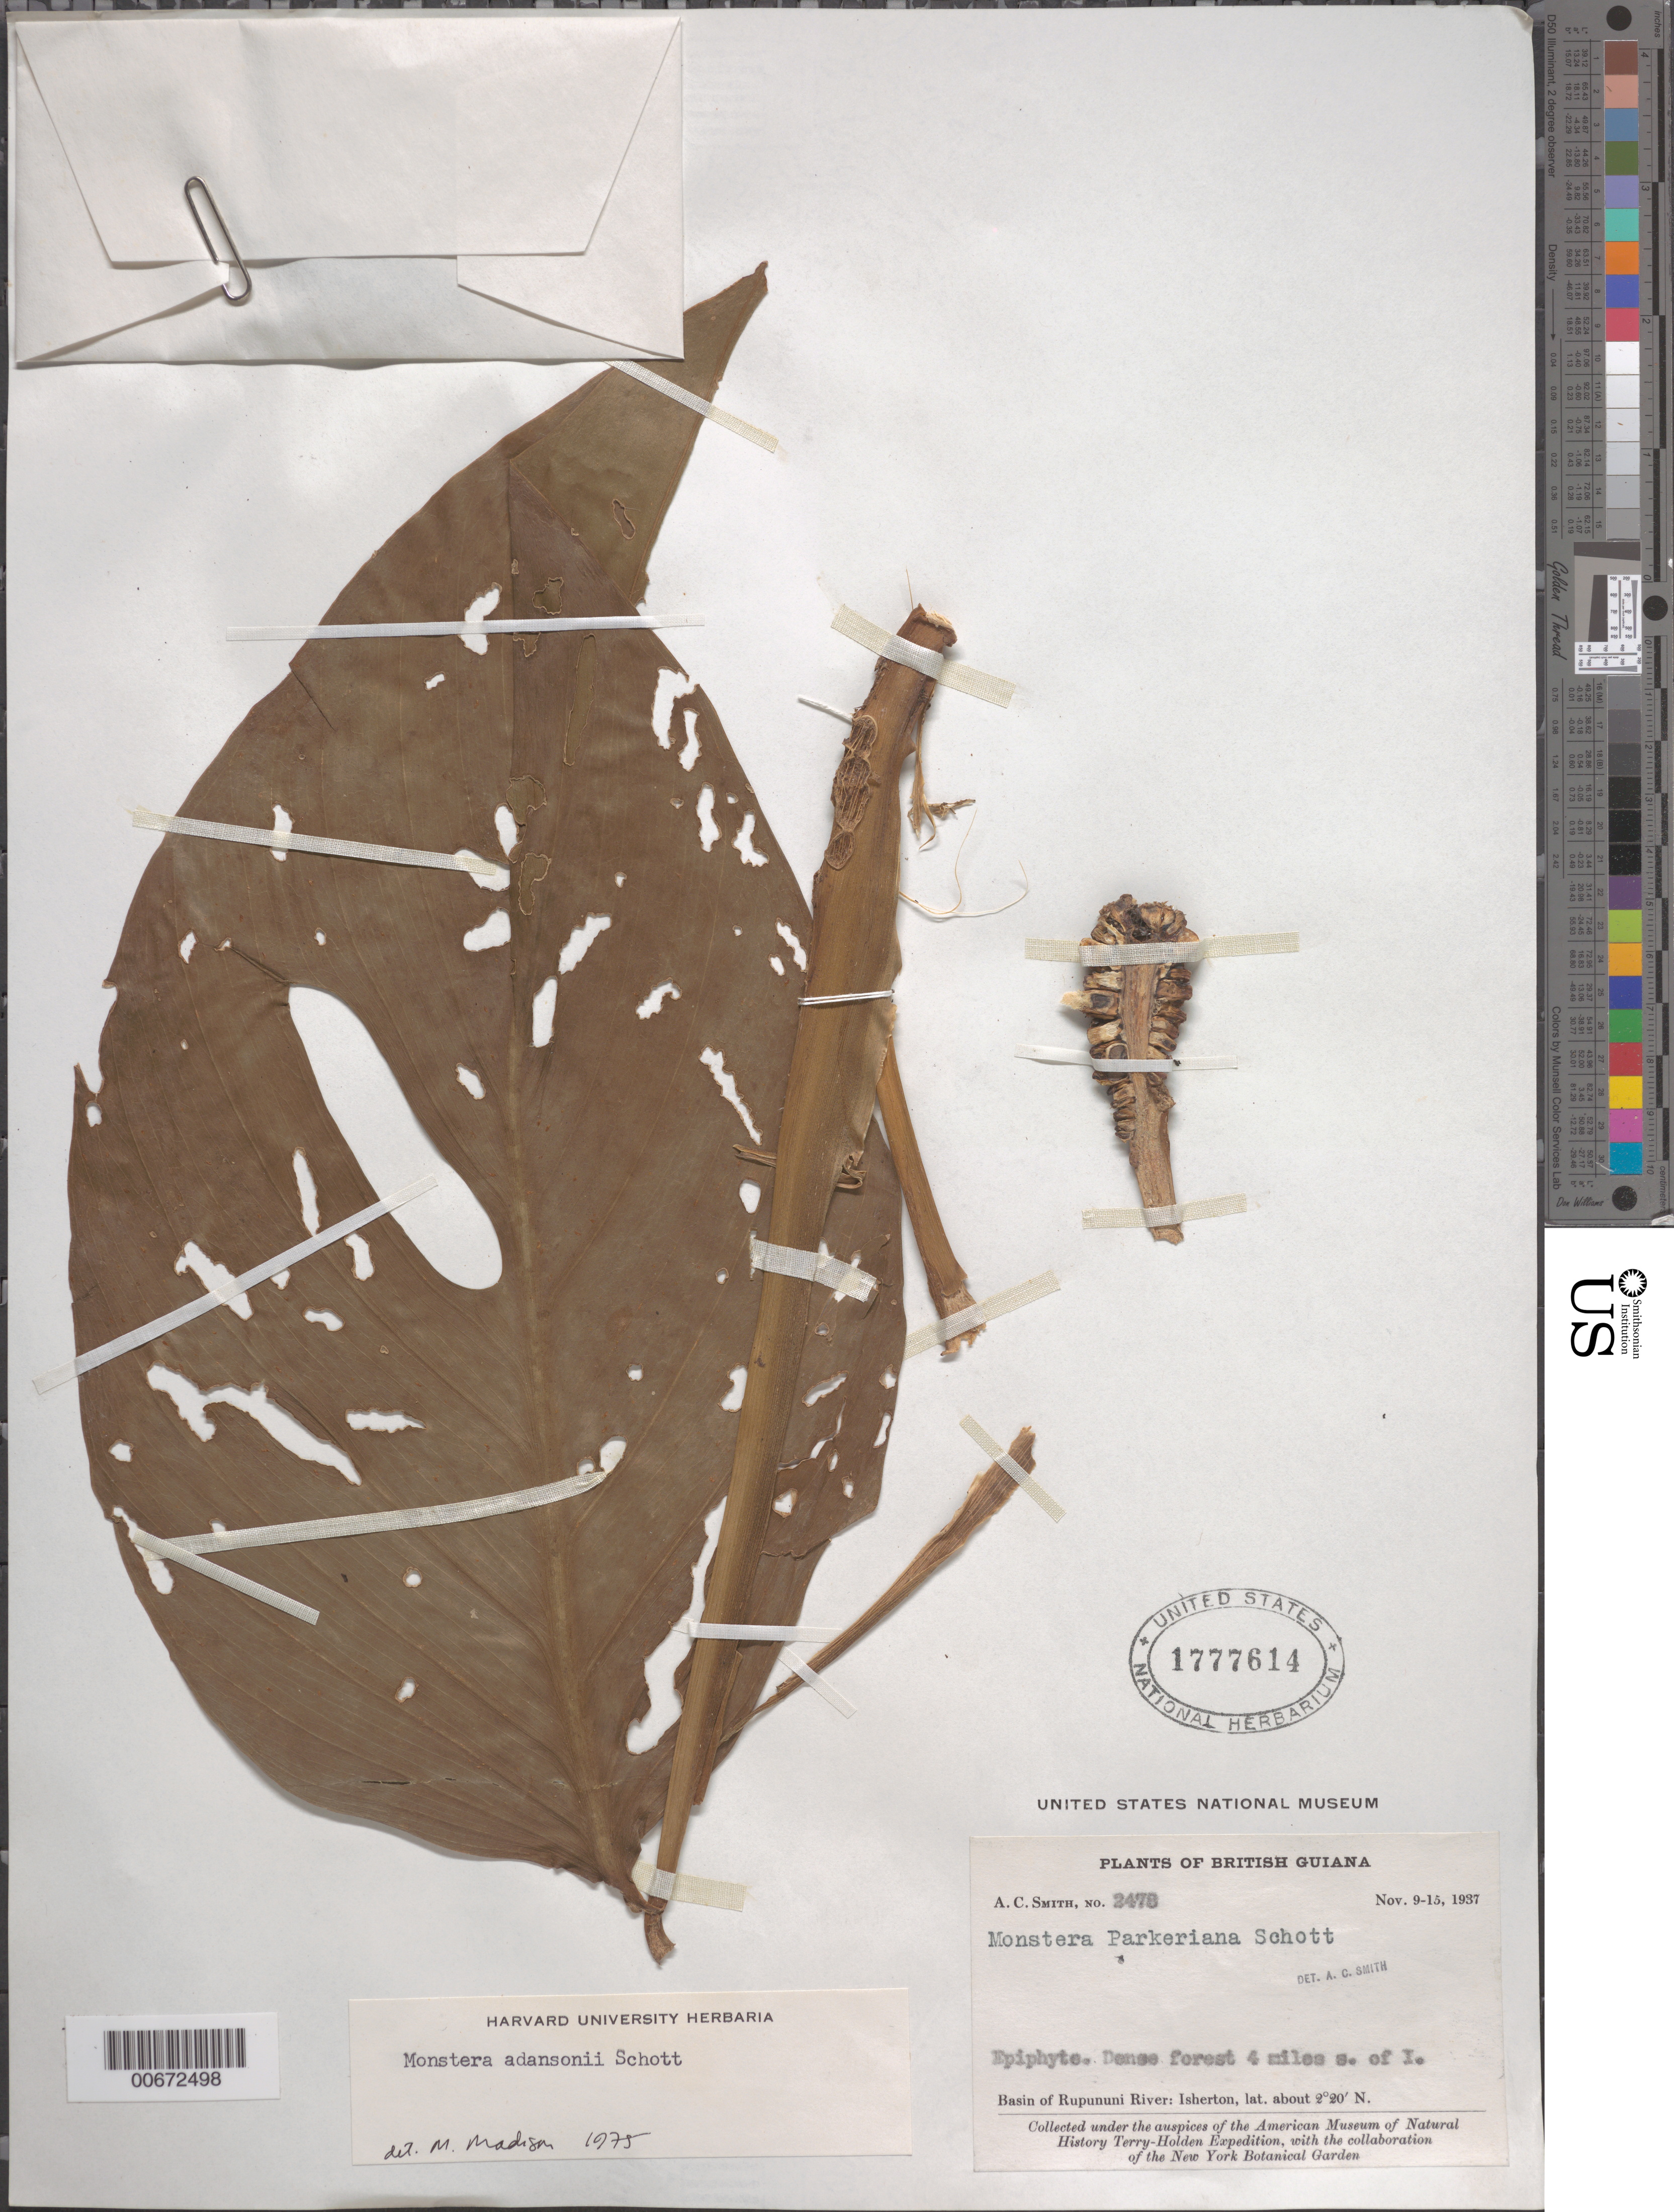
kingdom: Plantae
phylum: Tracheophyta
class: Liliopsida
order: Alismatales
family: Araceae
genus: Monstera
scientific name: Monstera adansonii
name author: Schott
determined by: Madison, Michael T.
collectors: A. C. Smith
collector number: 2478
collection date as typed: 9-Nov-37 to 15-Nov-37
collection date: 1937-11-09/1937-11-15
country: Guyana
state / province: U. Takutu-U. Essequibo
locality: Isherton, basin of Rupununi River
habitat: Dense forest, 4 miles S of I.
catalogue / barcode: US 1777614